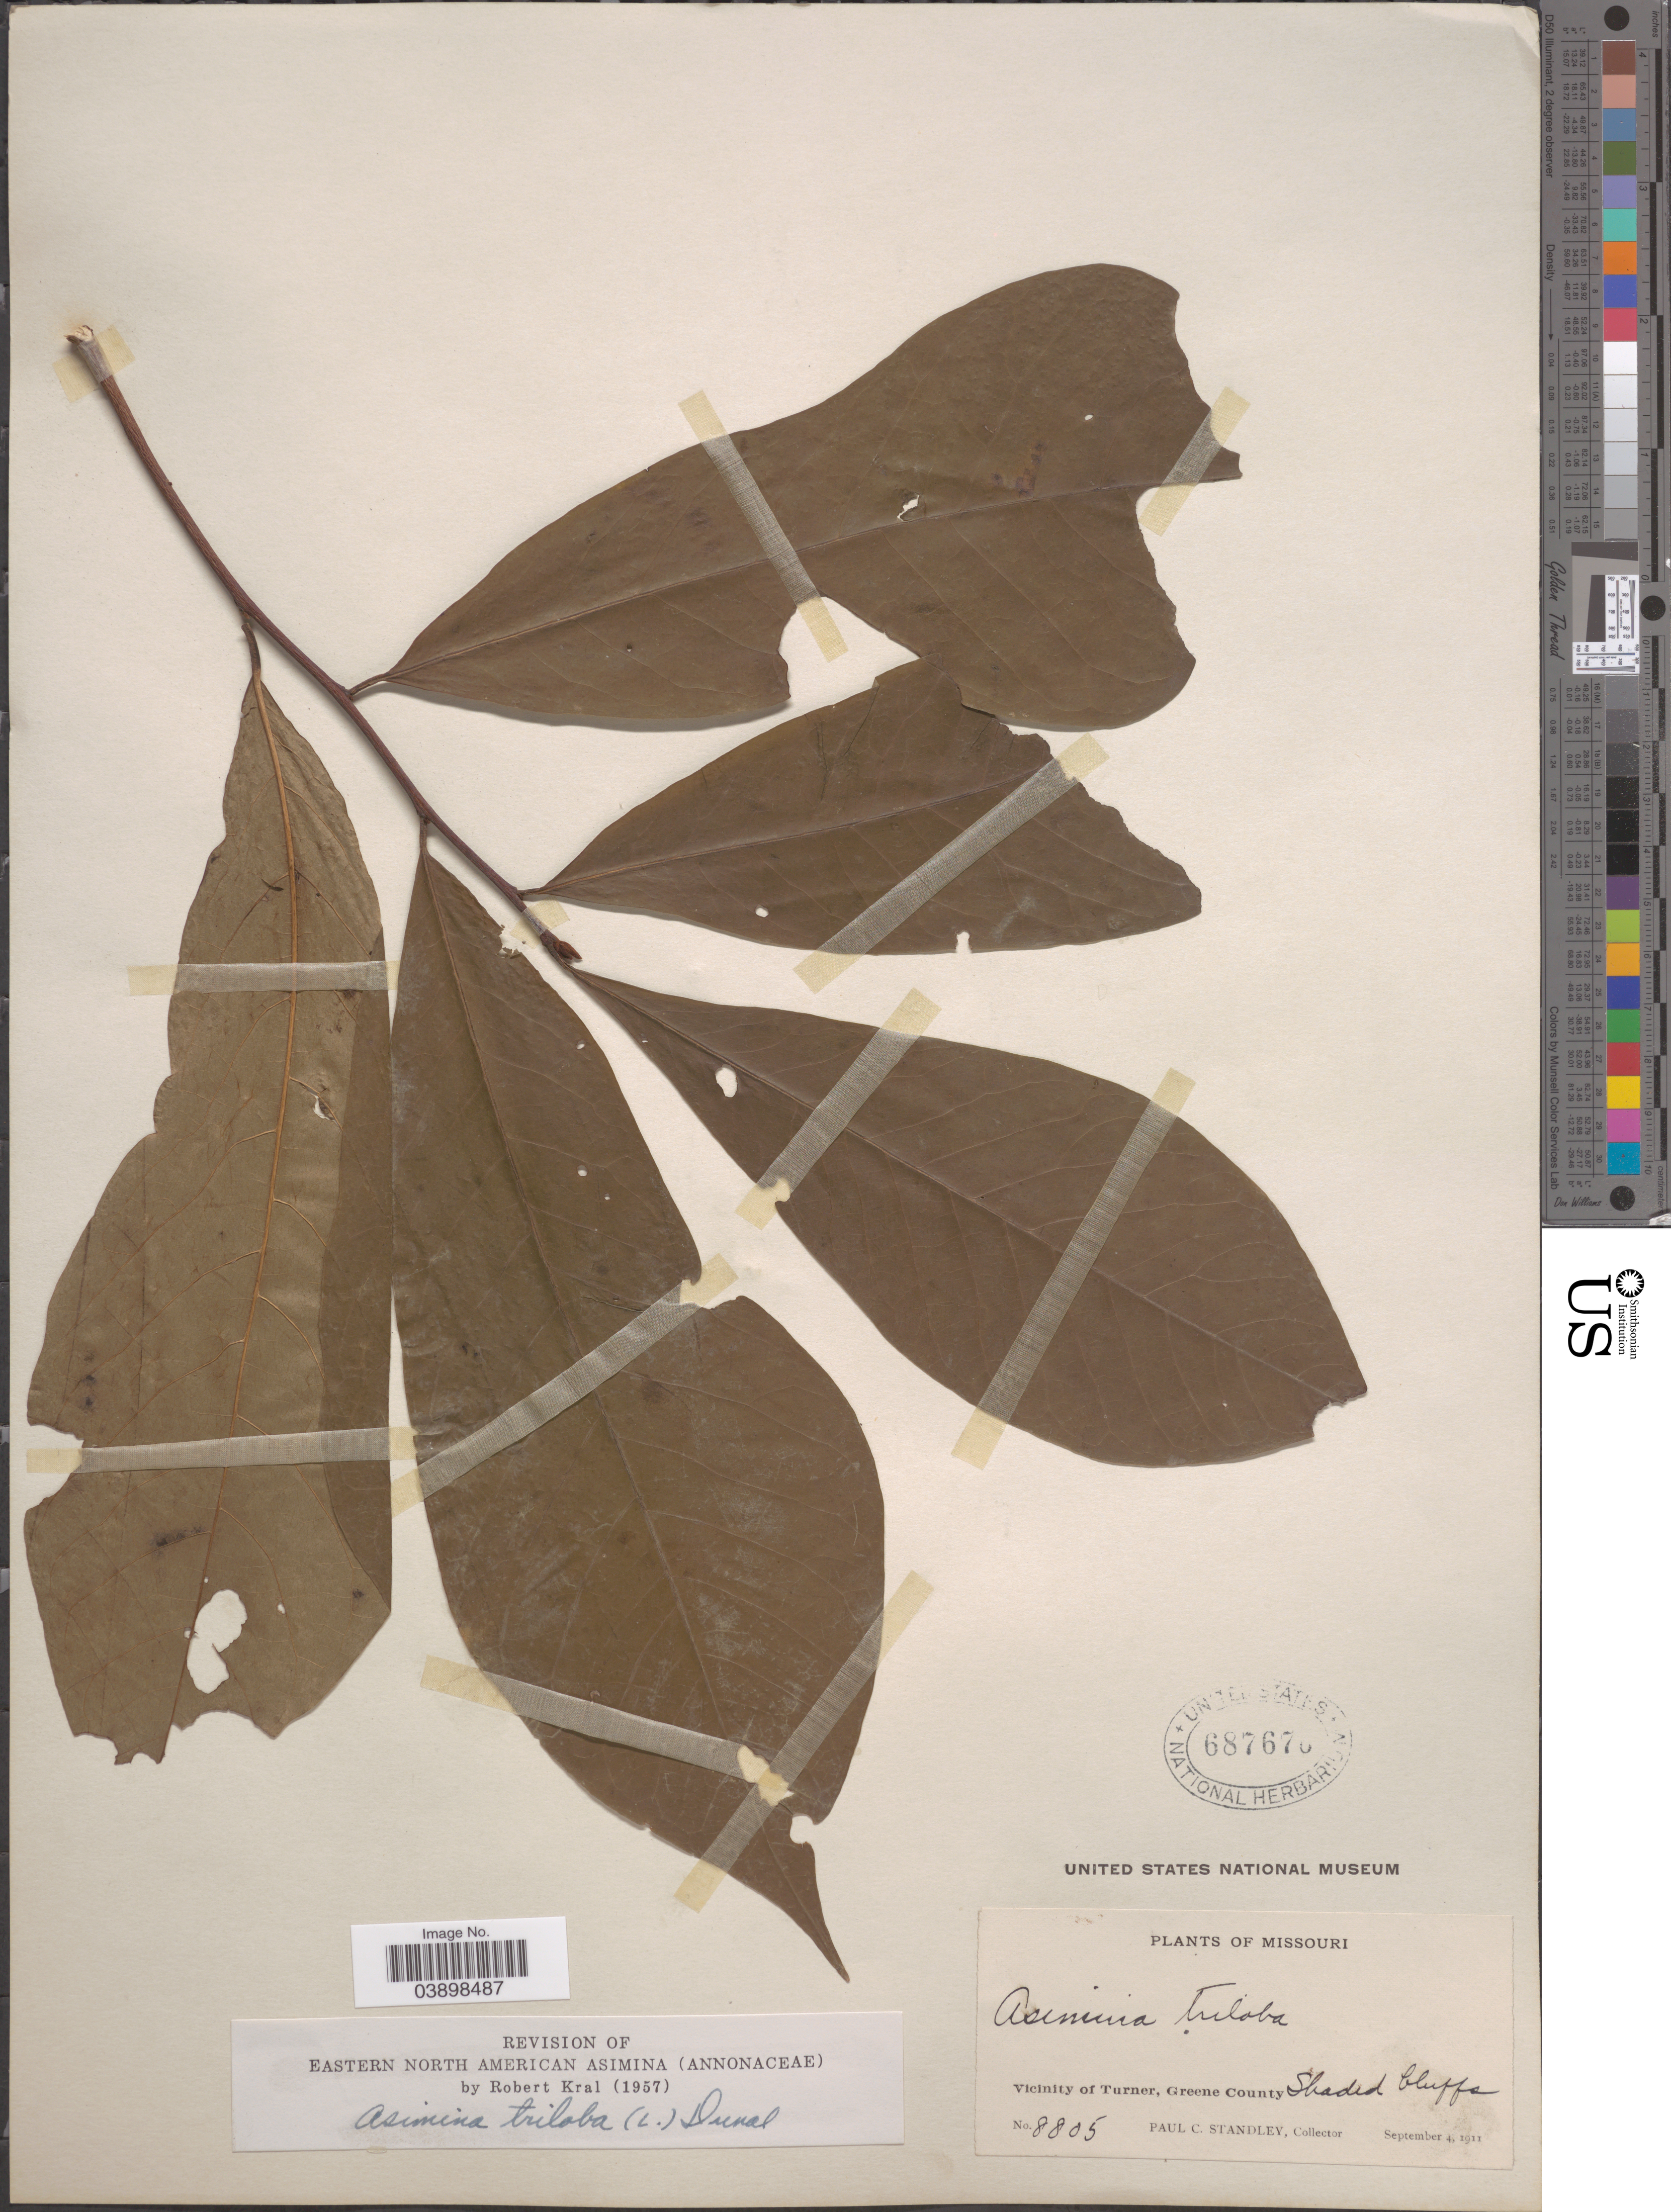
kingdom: Plantae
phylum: Tracheophyta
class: Magnoliopsida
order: Magnoliales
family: Annonaceae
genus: Asimina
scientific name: Asimina triloba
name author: (L.) Dunal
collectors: P. C. Standley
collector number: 8805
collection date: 1911-09-04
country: United States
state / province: Missouri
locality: Vicinity of Turner, Greene County.